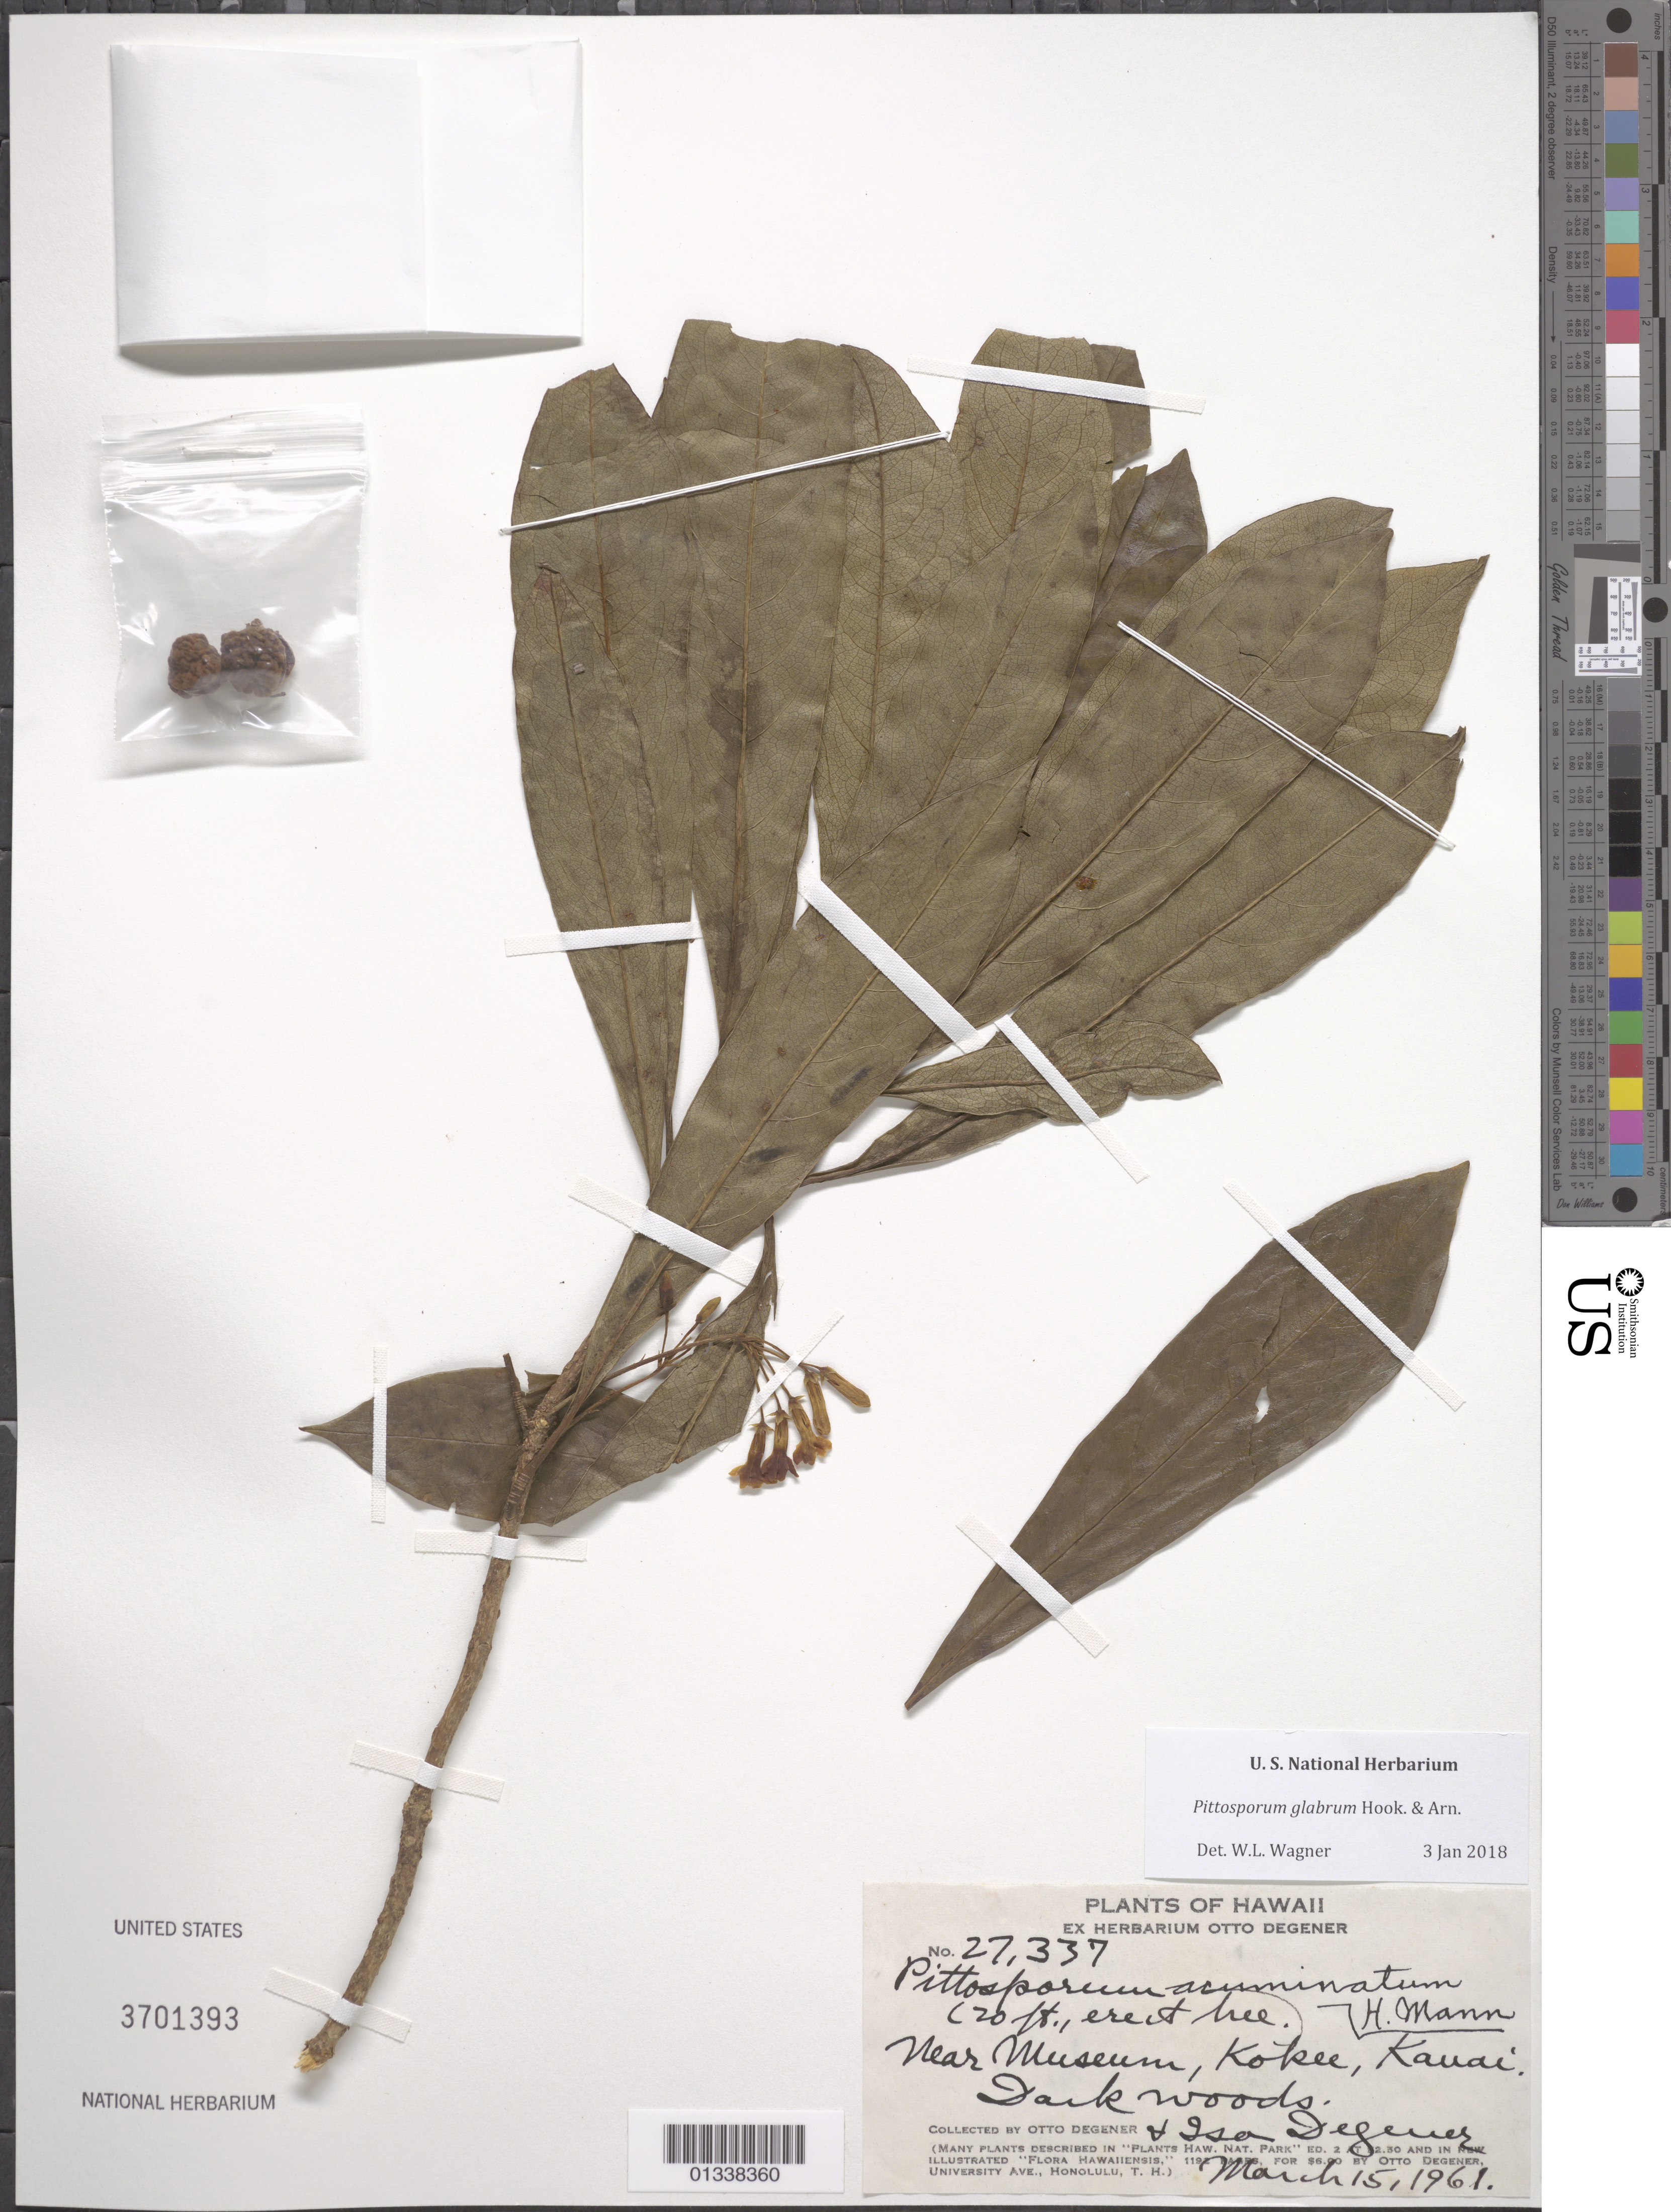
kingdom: Plantae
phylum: Tracheophyta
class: Magnoliopsida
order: Apiales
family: Pittosporaceae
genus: Pittosporum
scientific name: Pittosporum glabrum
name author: Hook. & Arn.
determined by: Wagner, W. L., (BOT), Smithsonian Institution - National Museum of Natural History (UNITED STATES)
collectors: O. Degener & I. Degener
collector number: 27337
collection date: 1961-03-15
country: United States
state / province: Hawaii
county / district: Kauai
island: Kaua'i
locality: Near Museum, Kokee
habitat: Dark woods.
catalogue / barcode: US 3701393